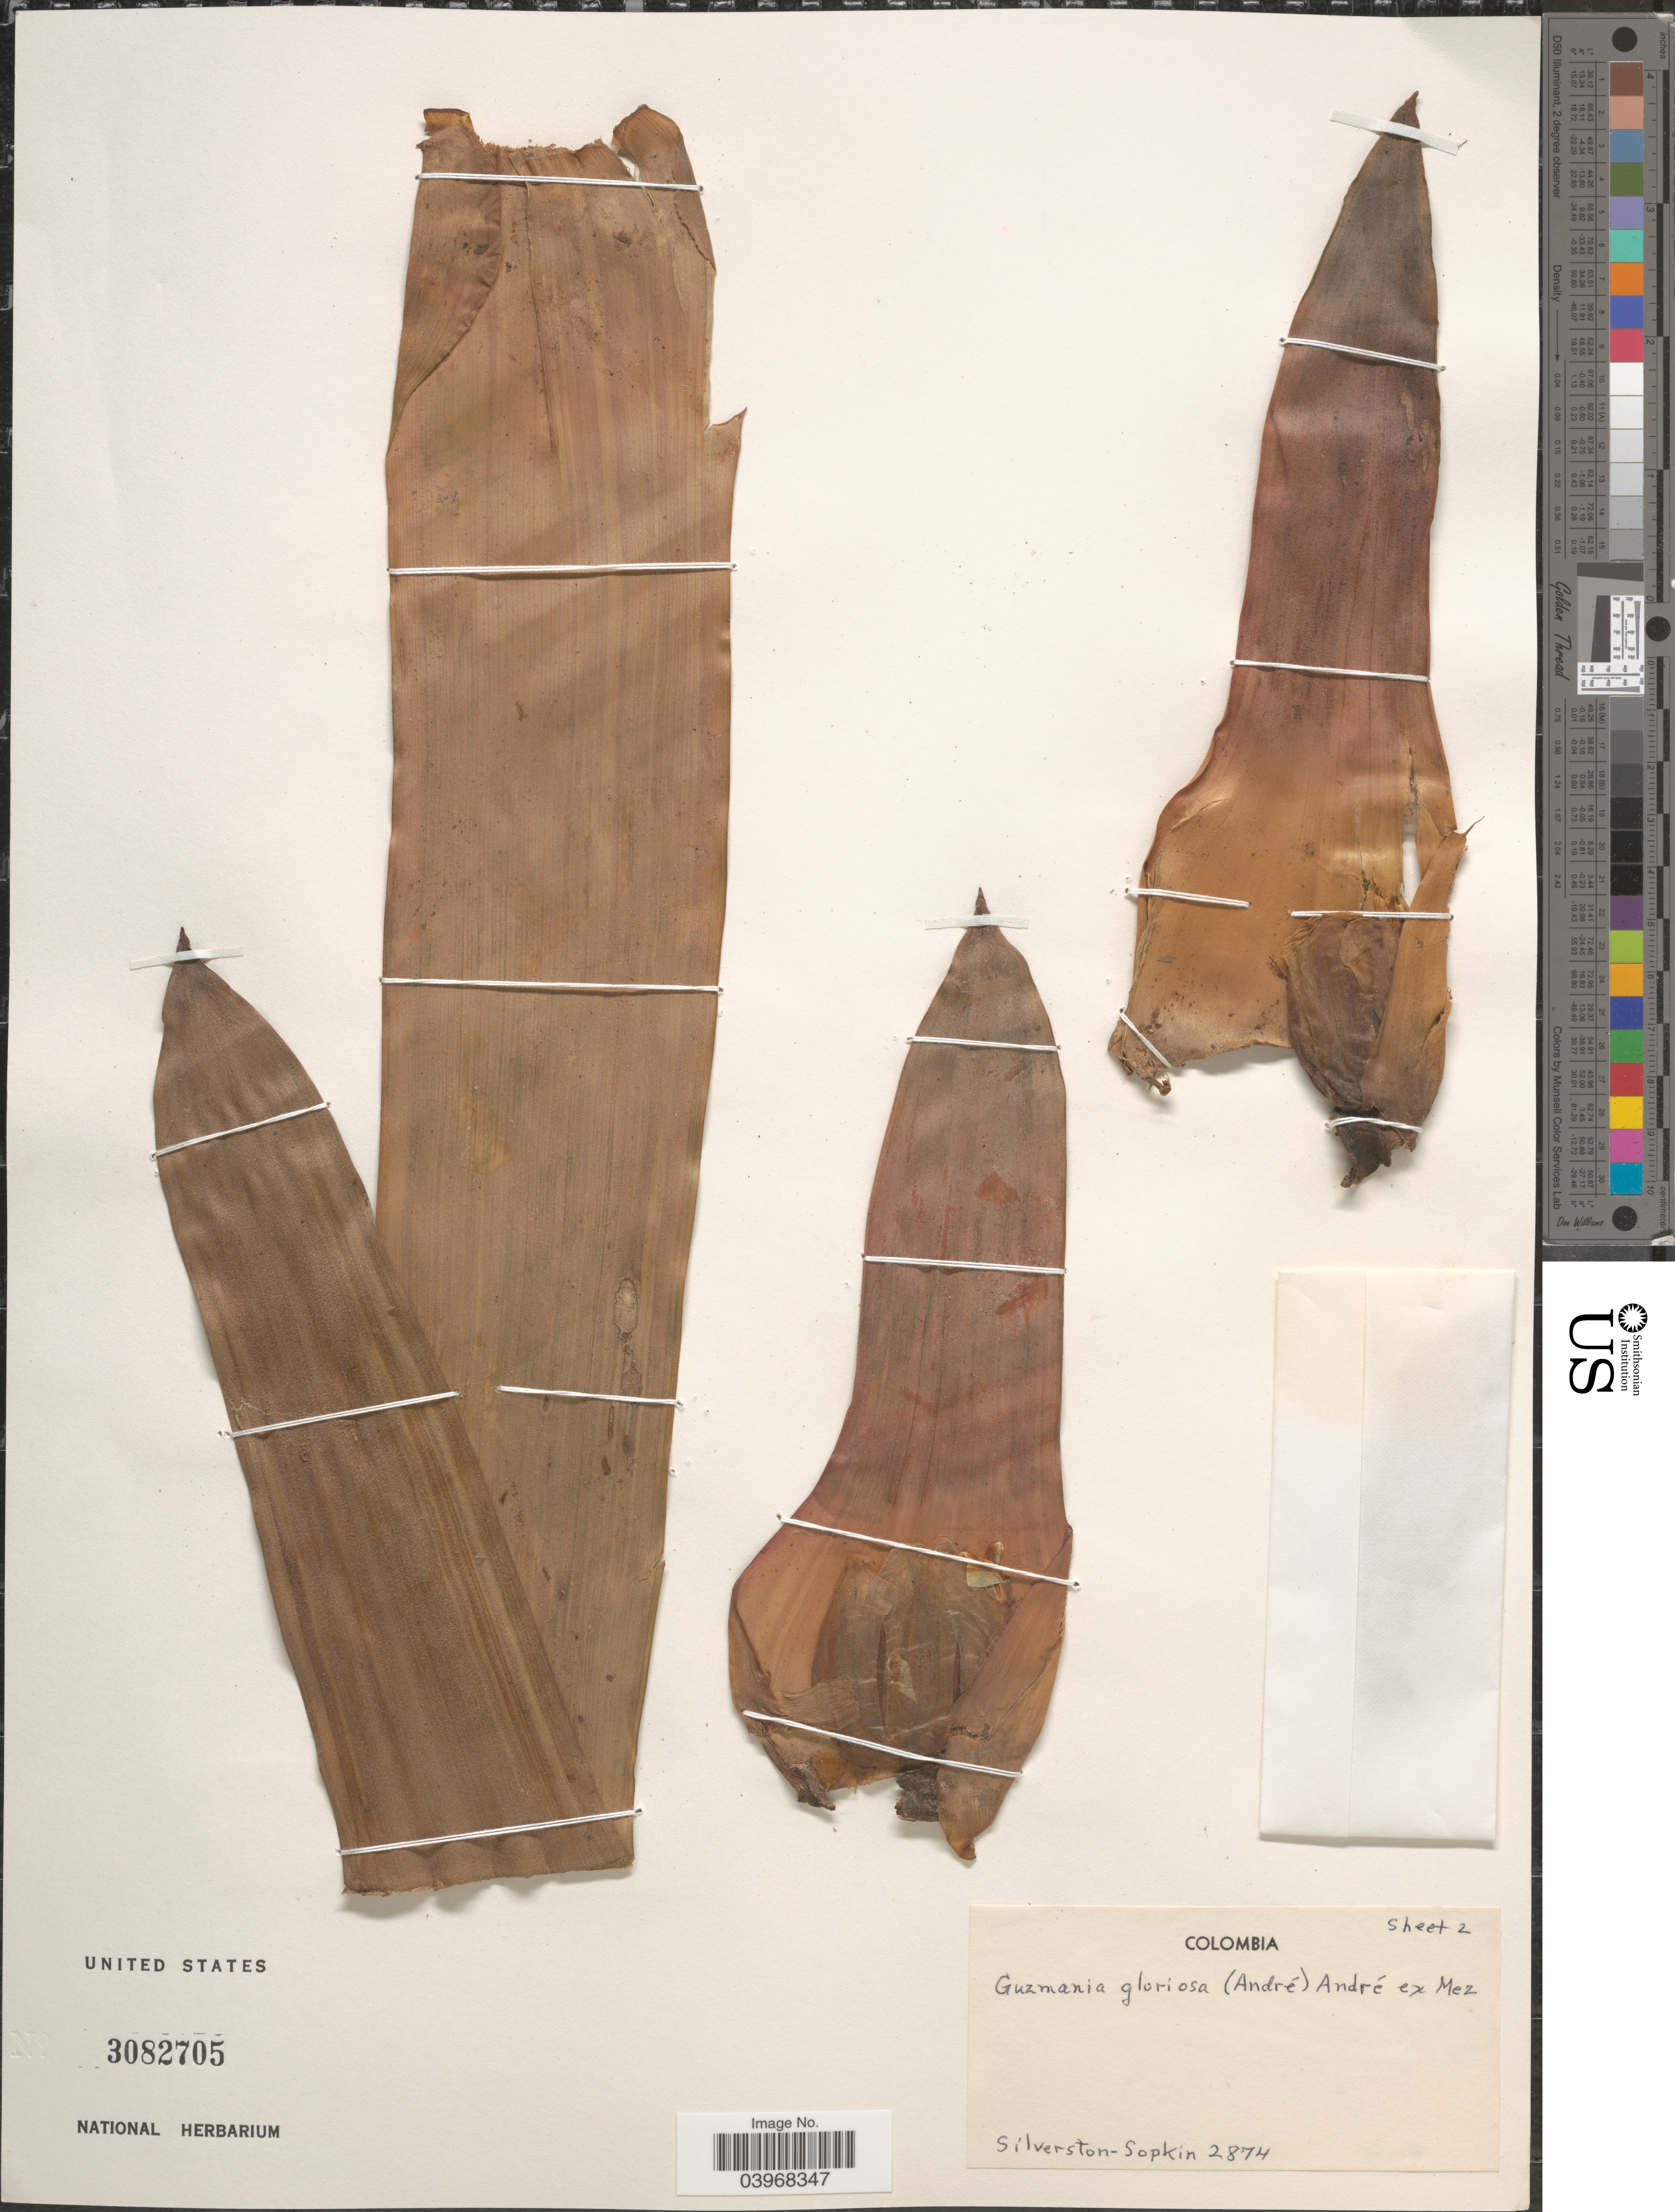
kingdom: Plantae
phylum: Tracheophyta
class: Liliopsida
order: Poales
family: Bromeliaceae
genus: Guzmania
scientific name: Guzmania gloriosa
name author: (André) André ex Mez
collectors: Silverstone-Sopkin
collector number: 2874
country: Colombia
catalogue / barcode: US 3082705